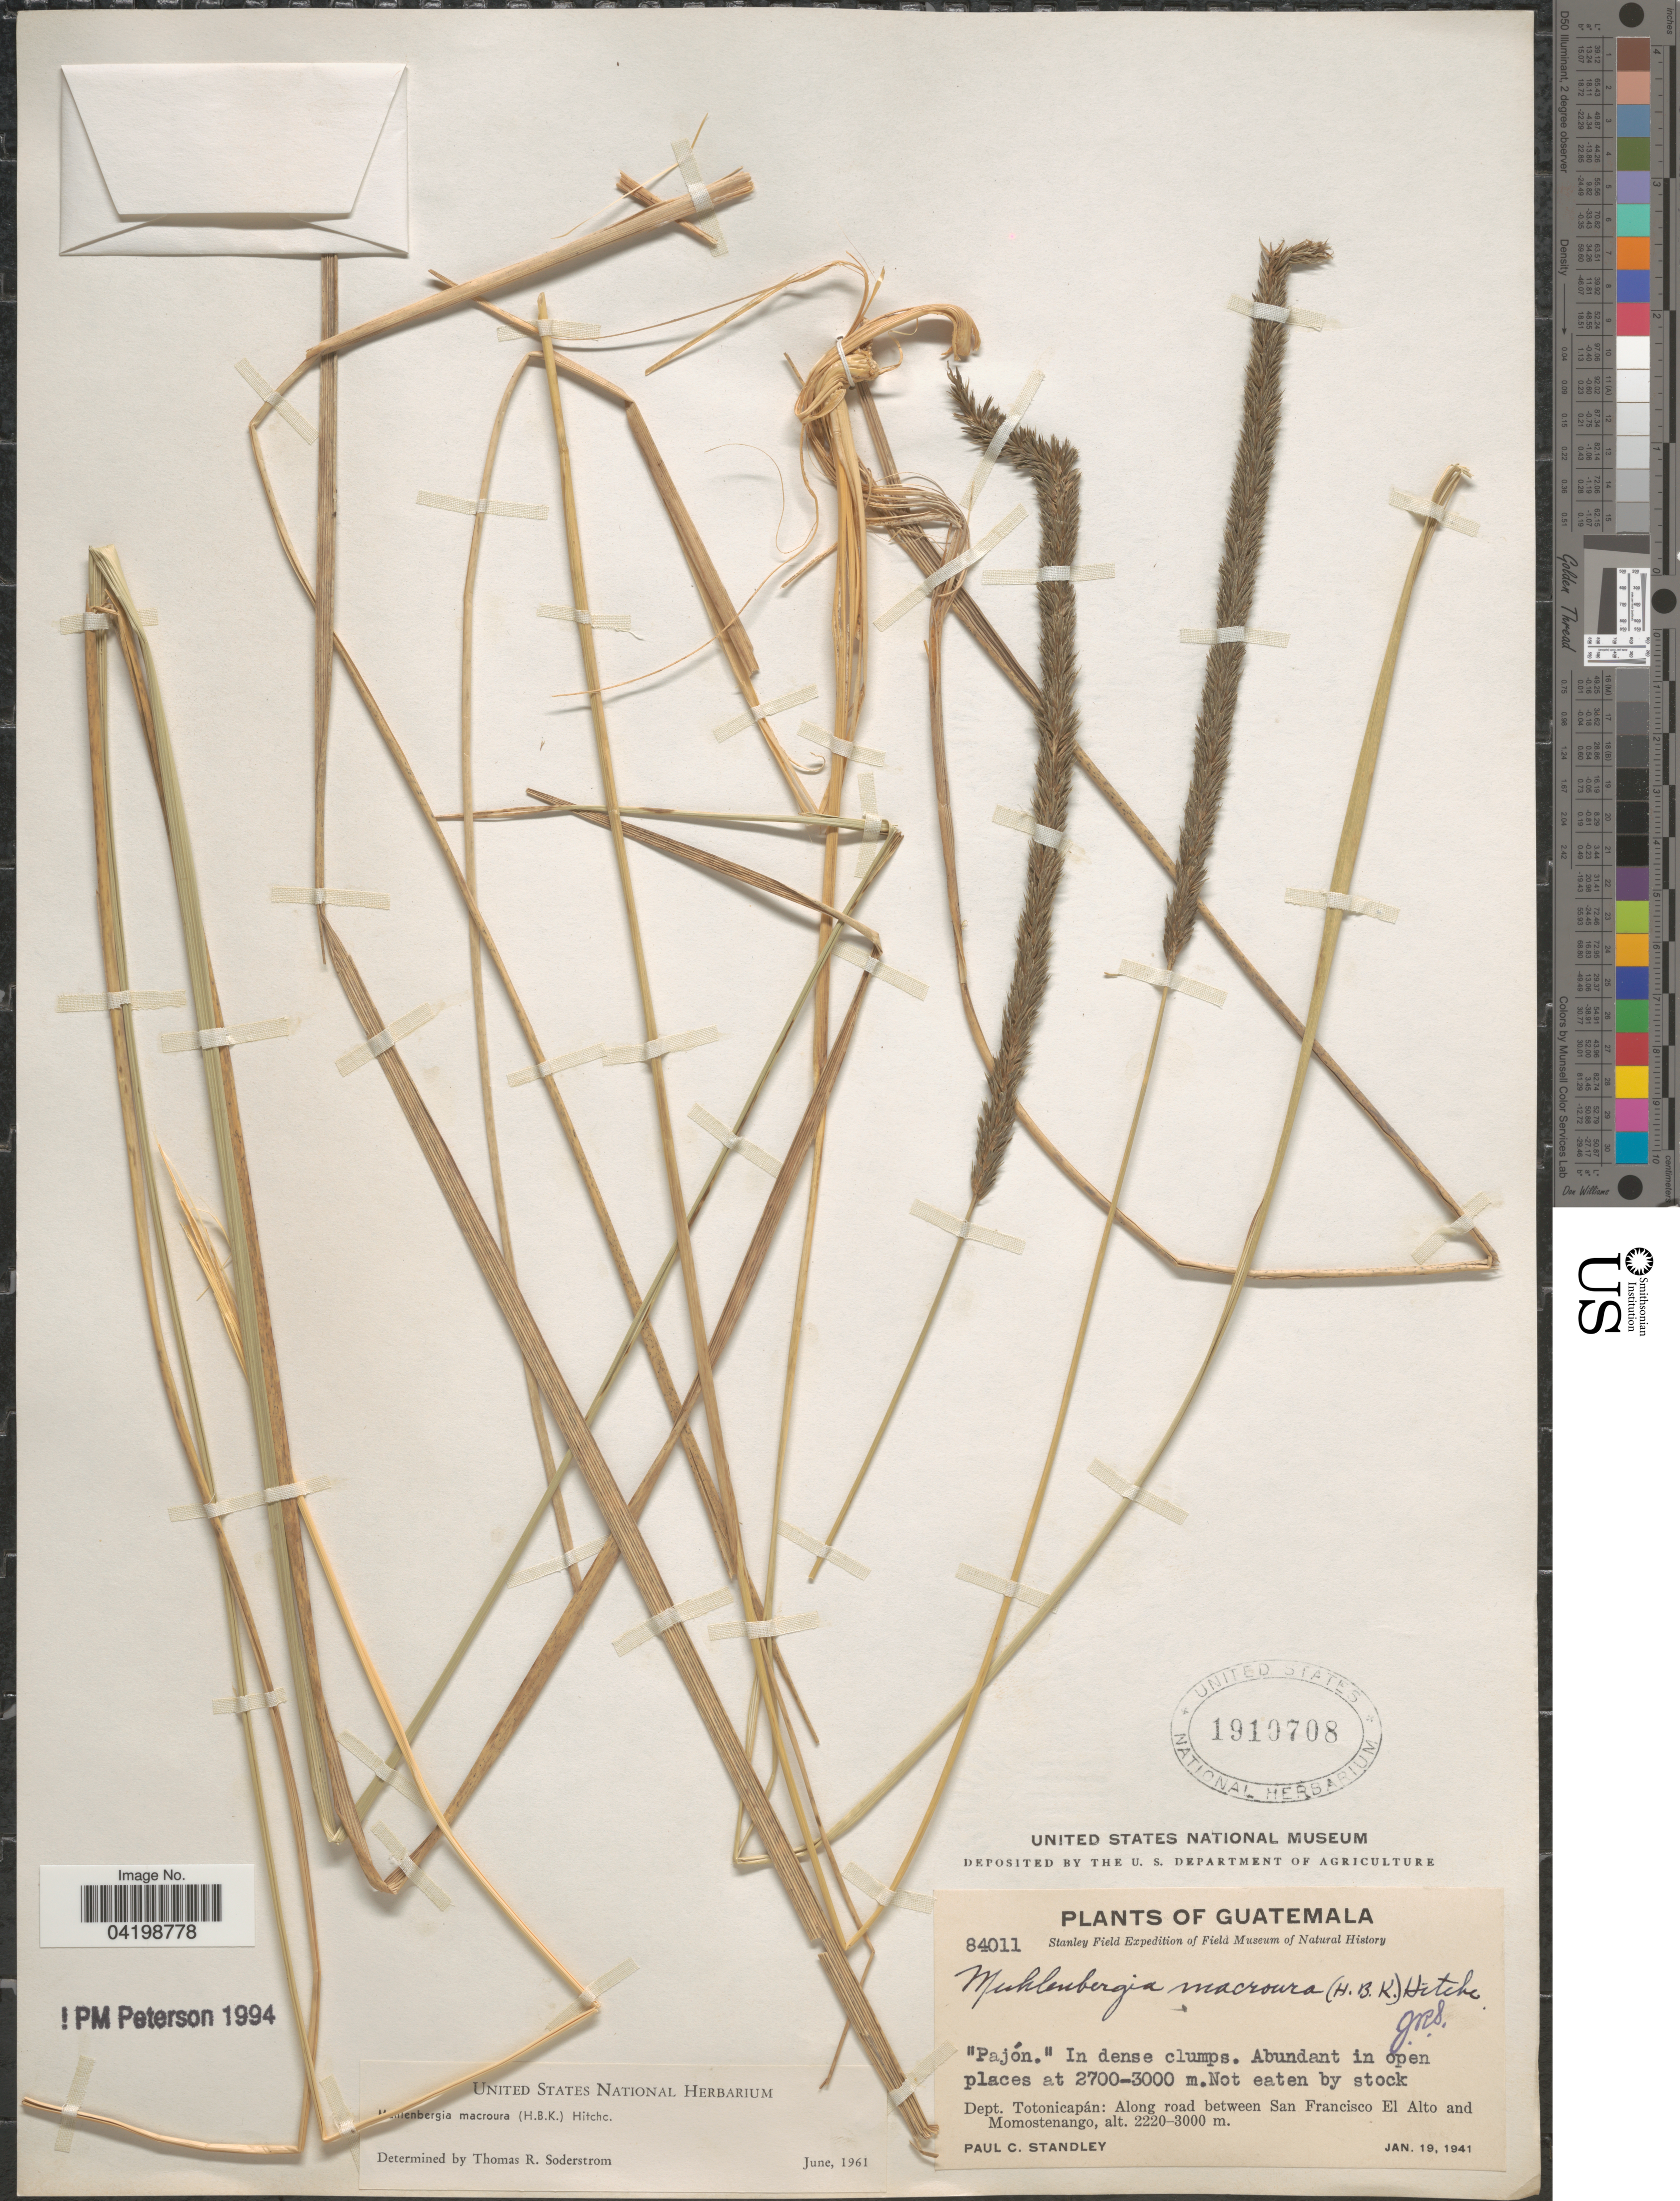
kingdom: Plantae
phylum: Tracheophyta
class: Liliopsida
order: Poales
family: Poaceae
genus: Muhlenbergia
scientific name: Muhlenbergia macroura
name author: (Kunth) Hitchc.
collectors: P. C. Standley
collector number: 84011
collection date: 1941-01-19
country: Guatemala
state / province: Totonicapan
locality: Stanley Field Expedition. Dept. Totonicapán: Along road between San Francisco El Alto and Momostenango.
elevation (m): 2220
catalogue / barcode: US 1910708